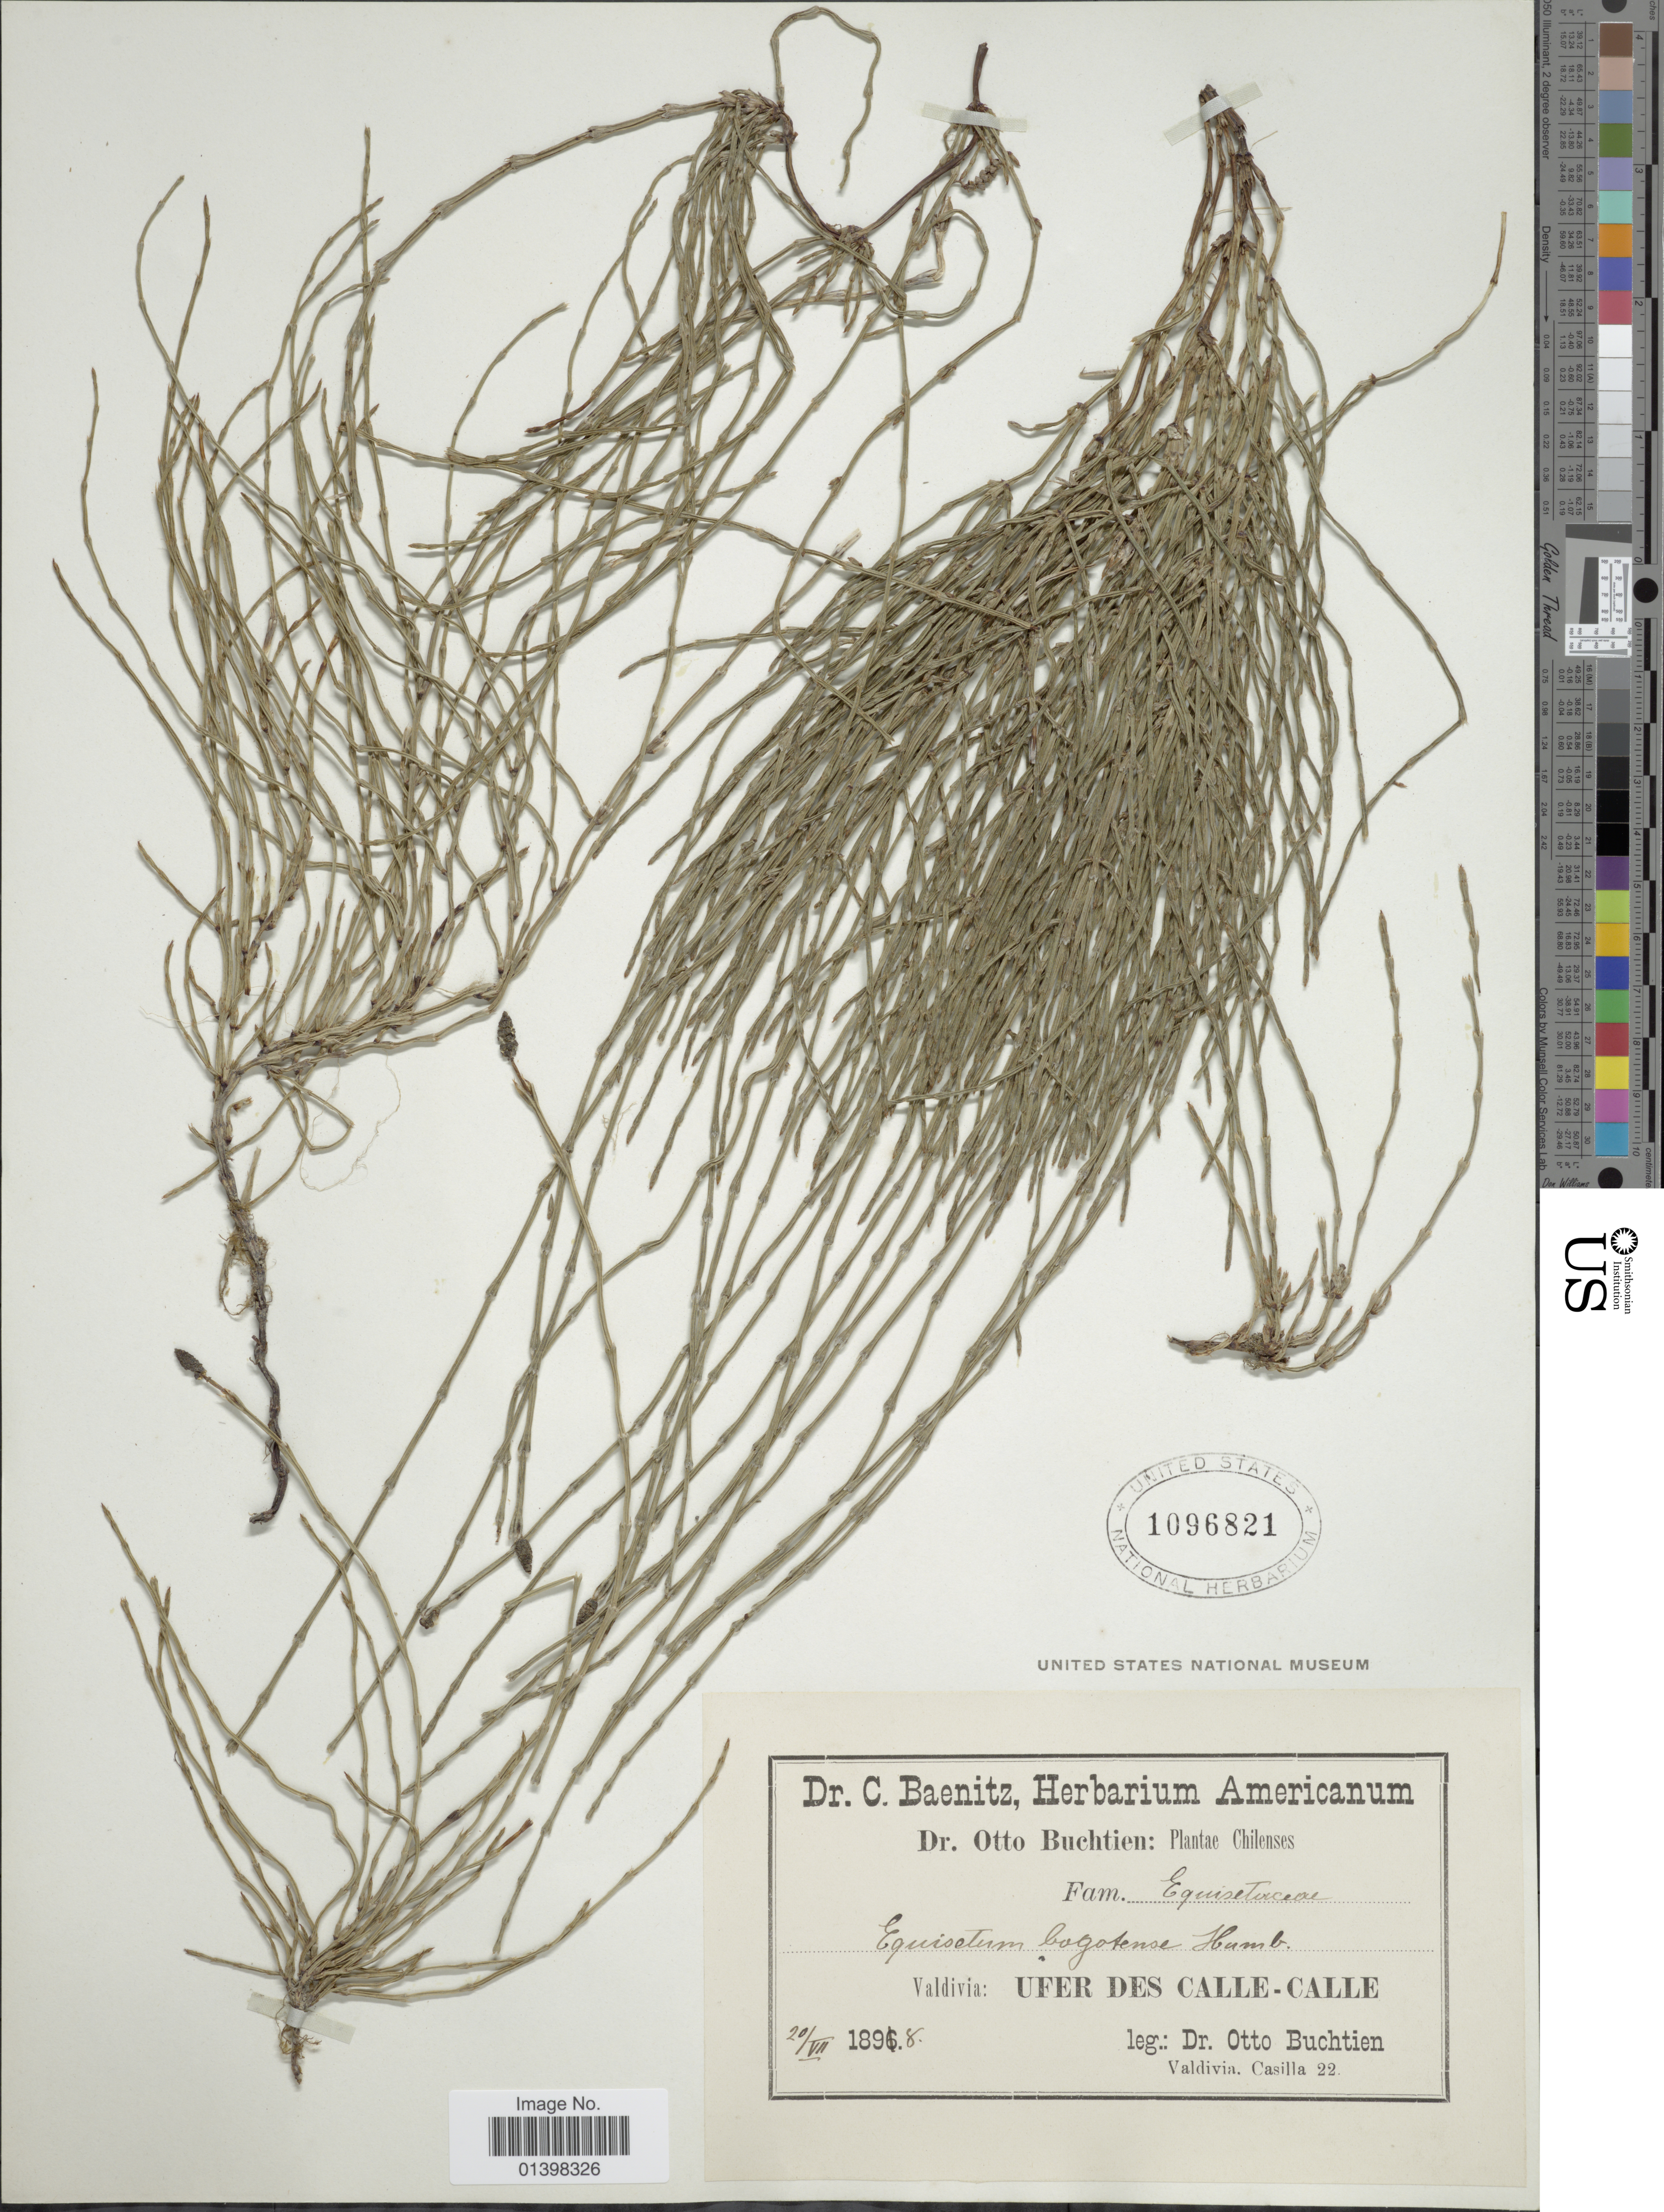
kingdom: Plantae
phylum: Tracheophyta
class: Polypodiopsida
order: Equisetales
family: Equisetaceae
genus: Equisetum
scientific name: Equisetum bogotense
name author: Kunth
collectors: O. Buchtien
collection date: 1898-07-20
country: Chile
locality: Valdivia: Ufer des Call-Calle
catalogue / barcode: US 1096821